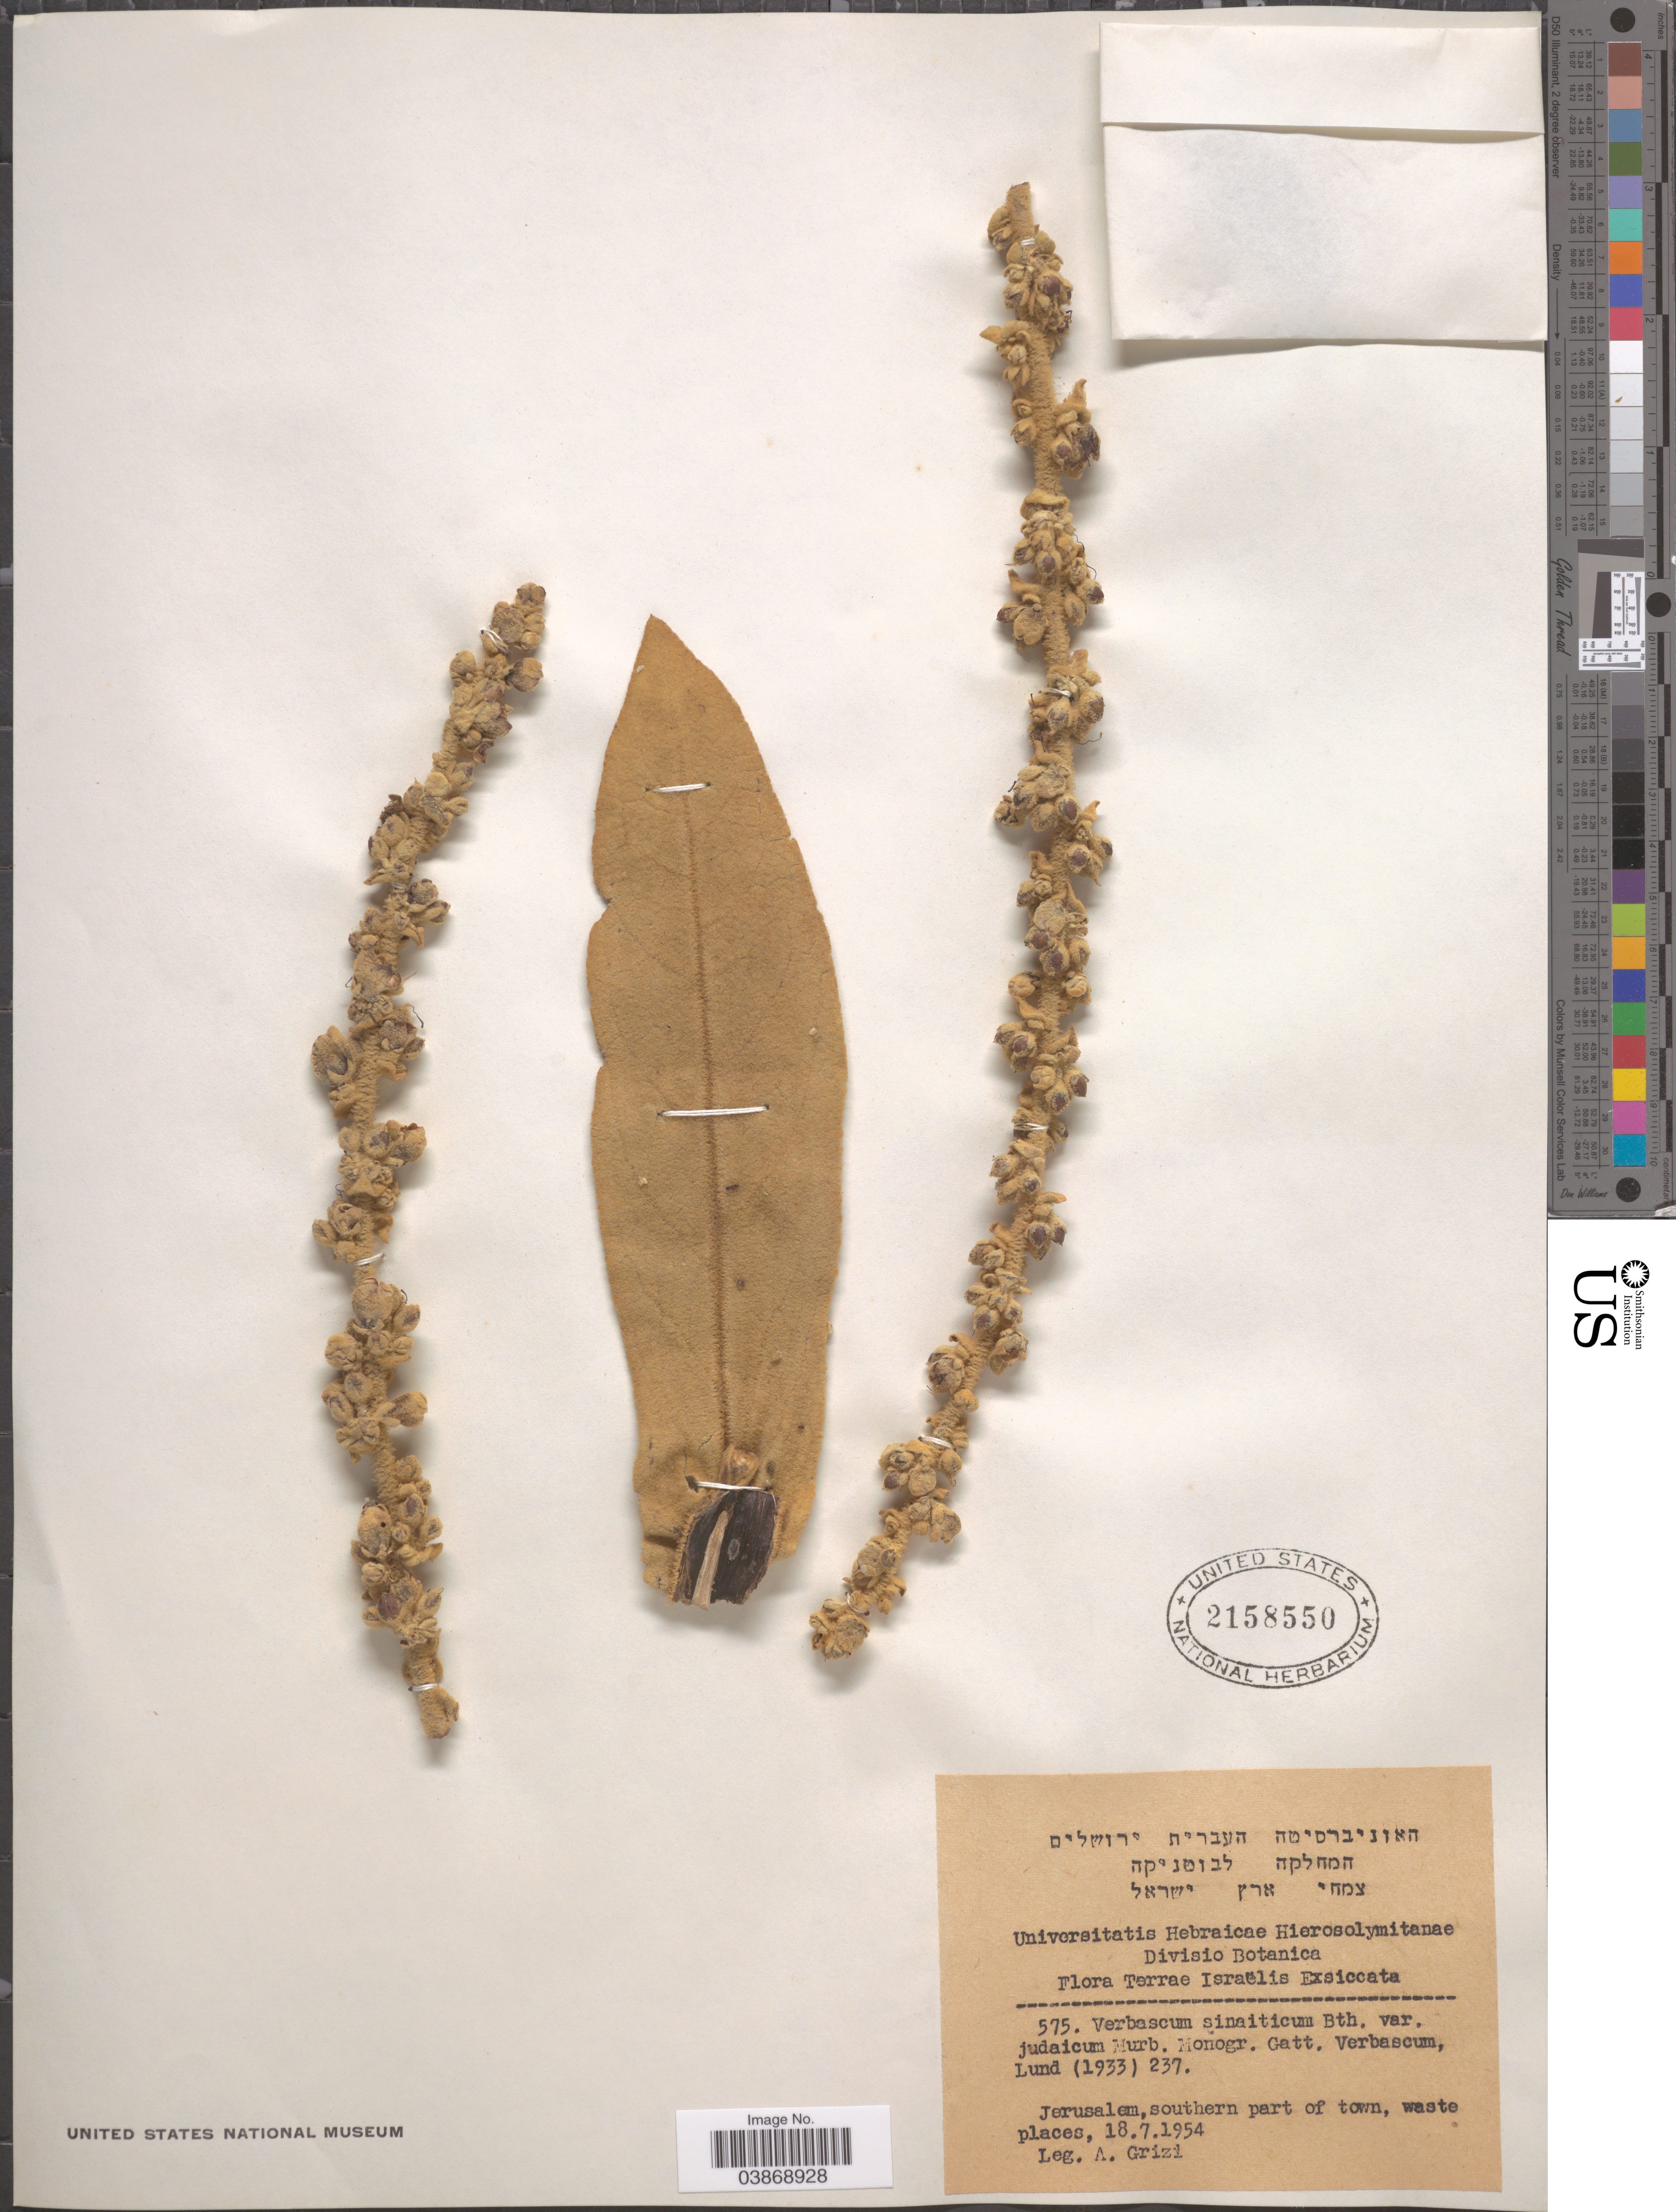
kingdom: Plantae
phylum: Tracheophyta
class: Magnoliopsida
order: Lamiales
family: Scrophulariaceae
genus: Verbascum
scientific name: Verbascum sinaiticum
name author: Benth. in DC.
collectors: A. Grizi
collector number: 575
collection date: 1954-07-18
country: Israel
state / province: Jerusalem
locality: Southern part of town, waste places.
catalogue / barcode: US 2158550